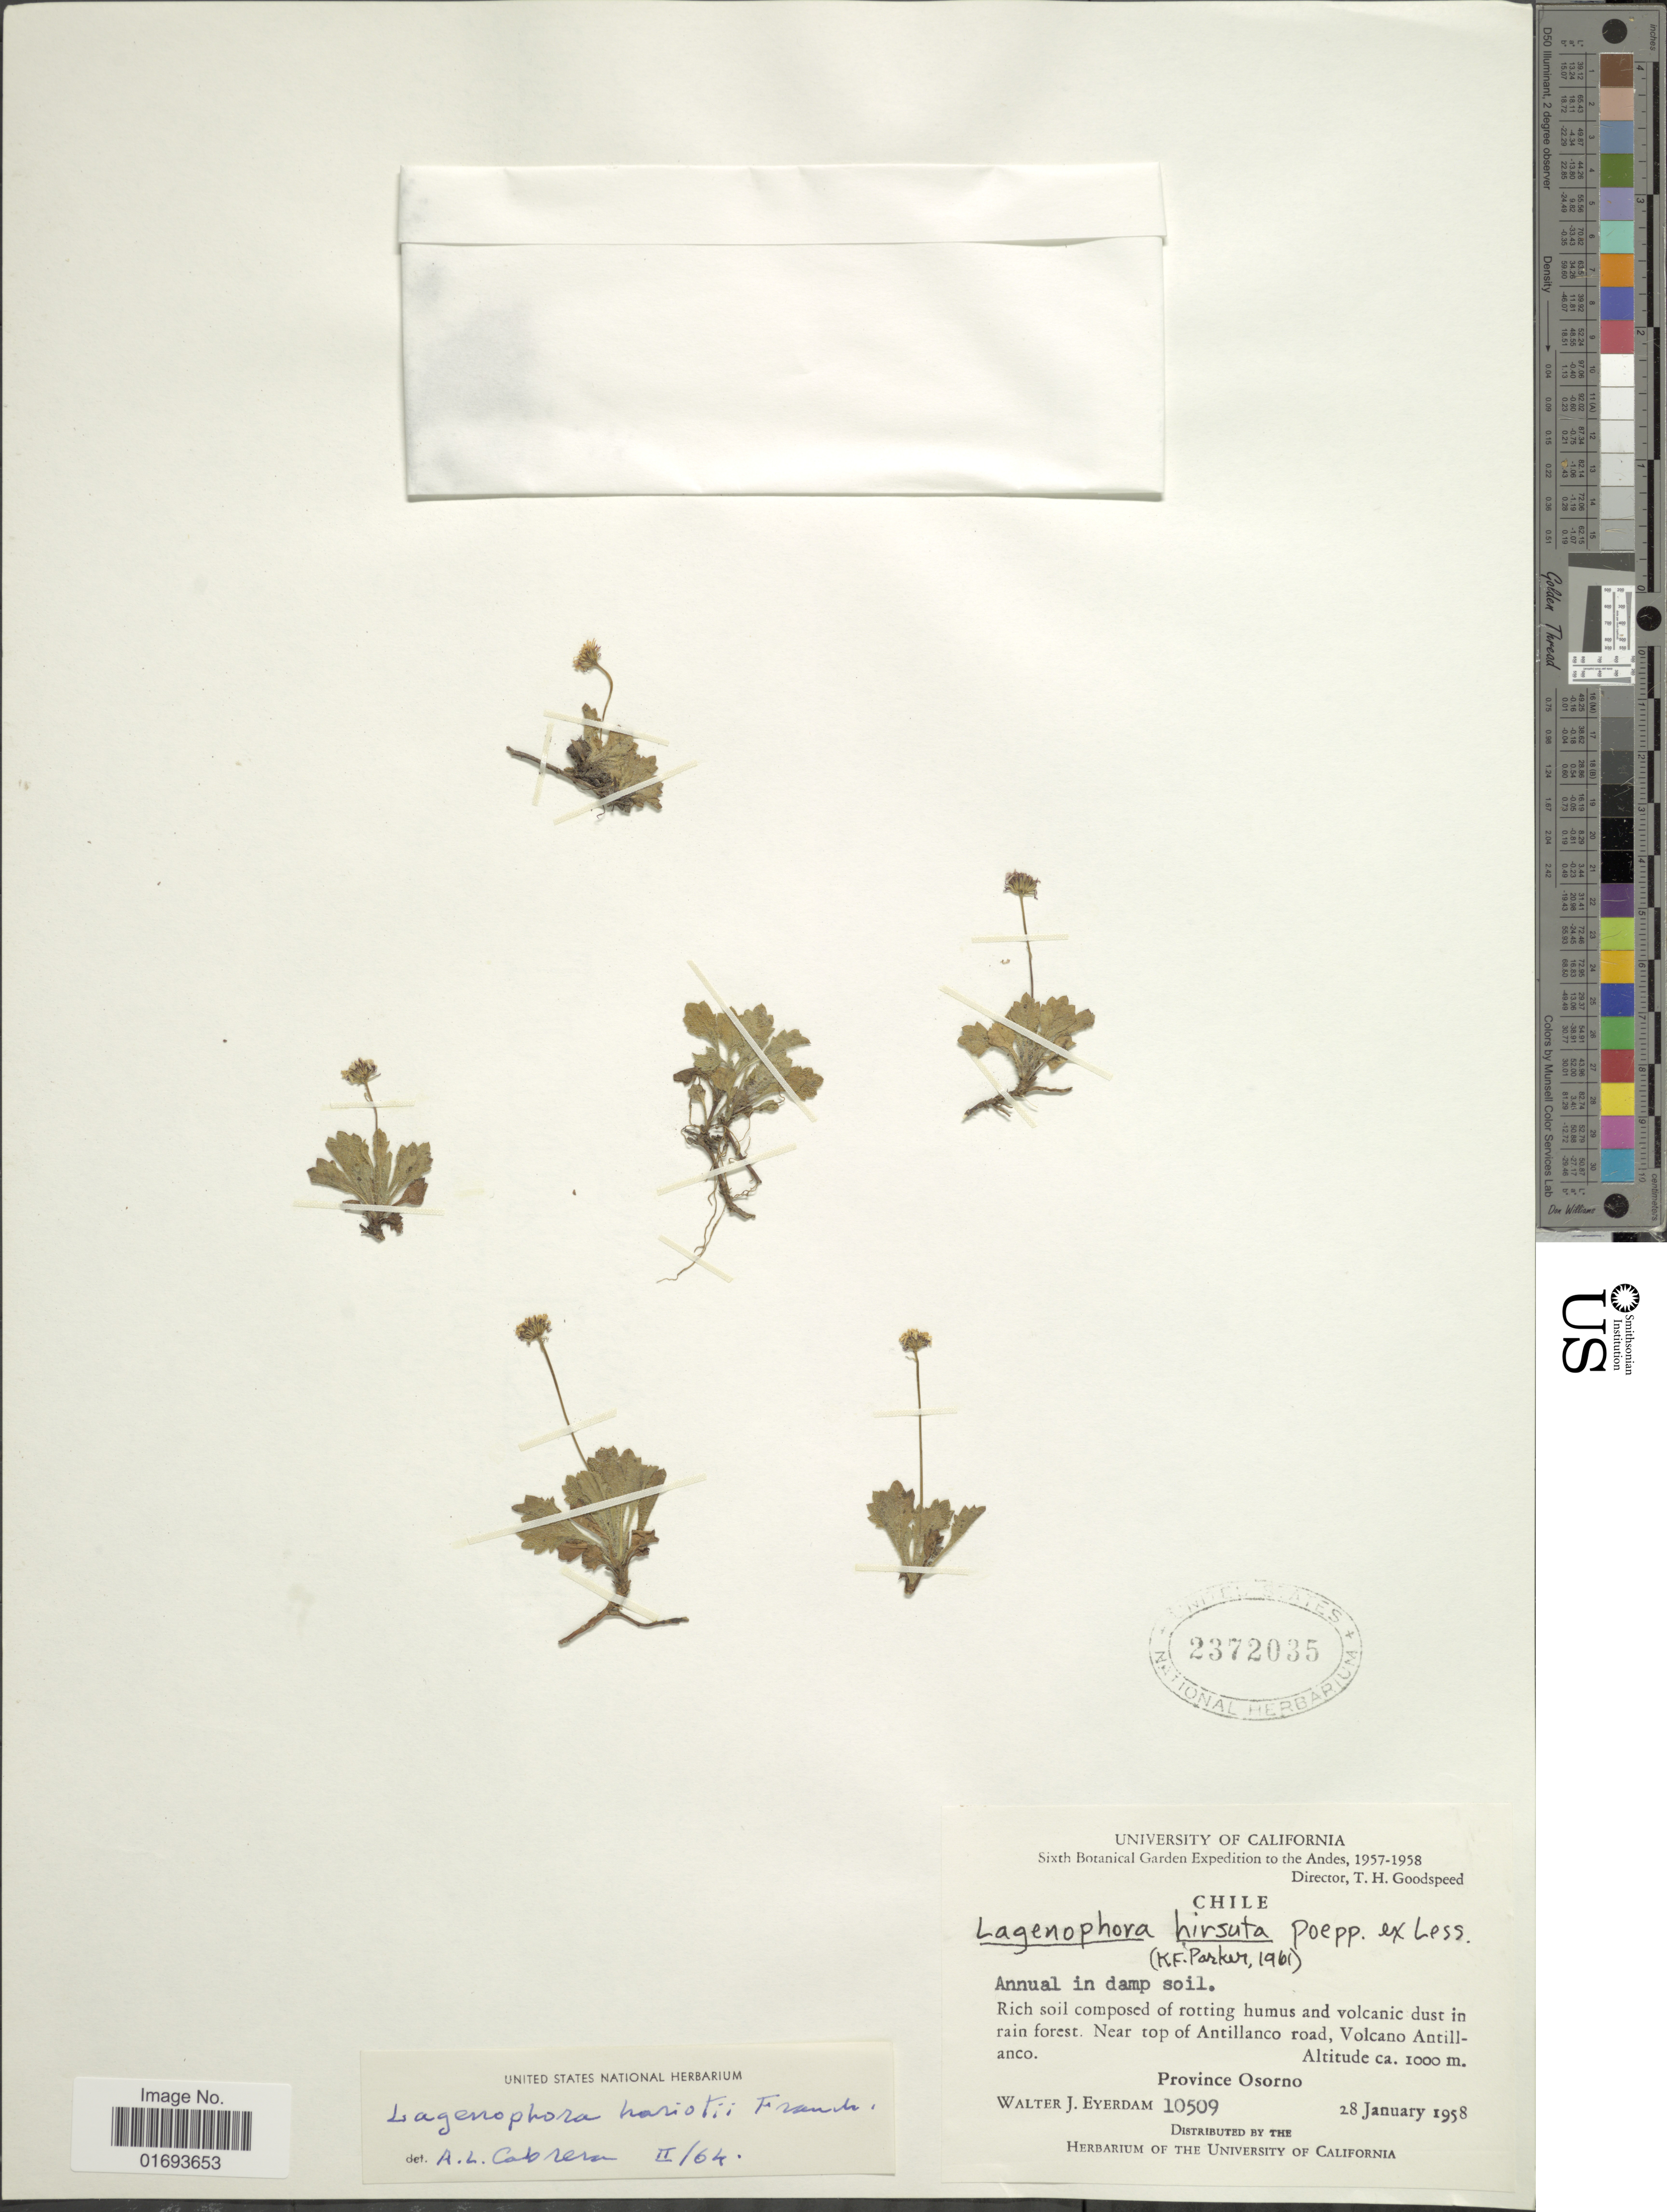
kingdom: Plantae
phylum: Tracheophyta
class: Magnoliopsida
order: Asterales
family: Asteraceae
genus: Lagenophora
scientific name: Lagenophora hariotii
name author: Franch.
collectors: W. J. Eyerdam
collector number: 10509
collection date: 1958-01-28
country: Chile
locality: Chile. Near top of Antillanco road, Volcano Antillanco. Province Osorno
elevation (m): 1000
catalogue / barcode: US 2372035